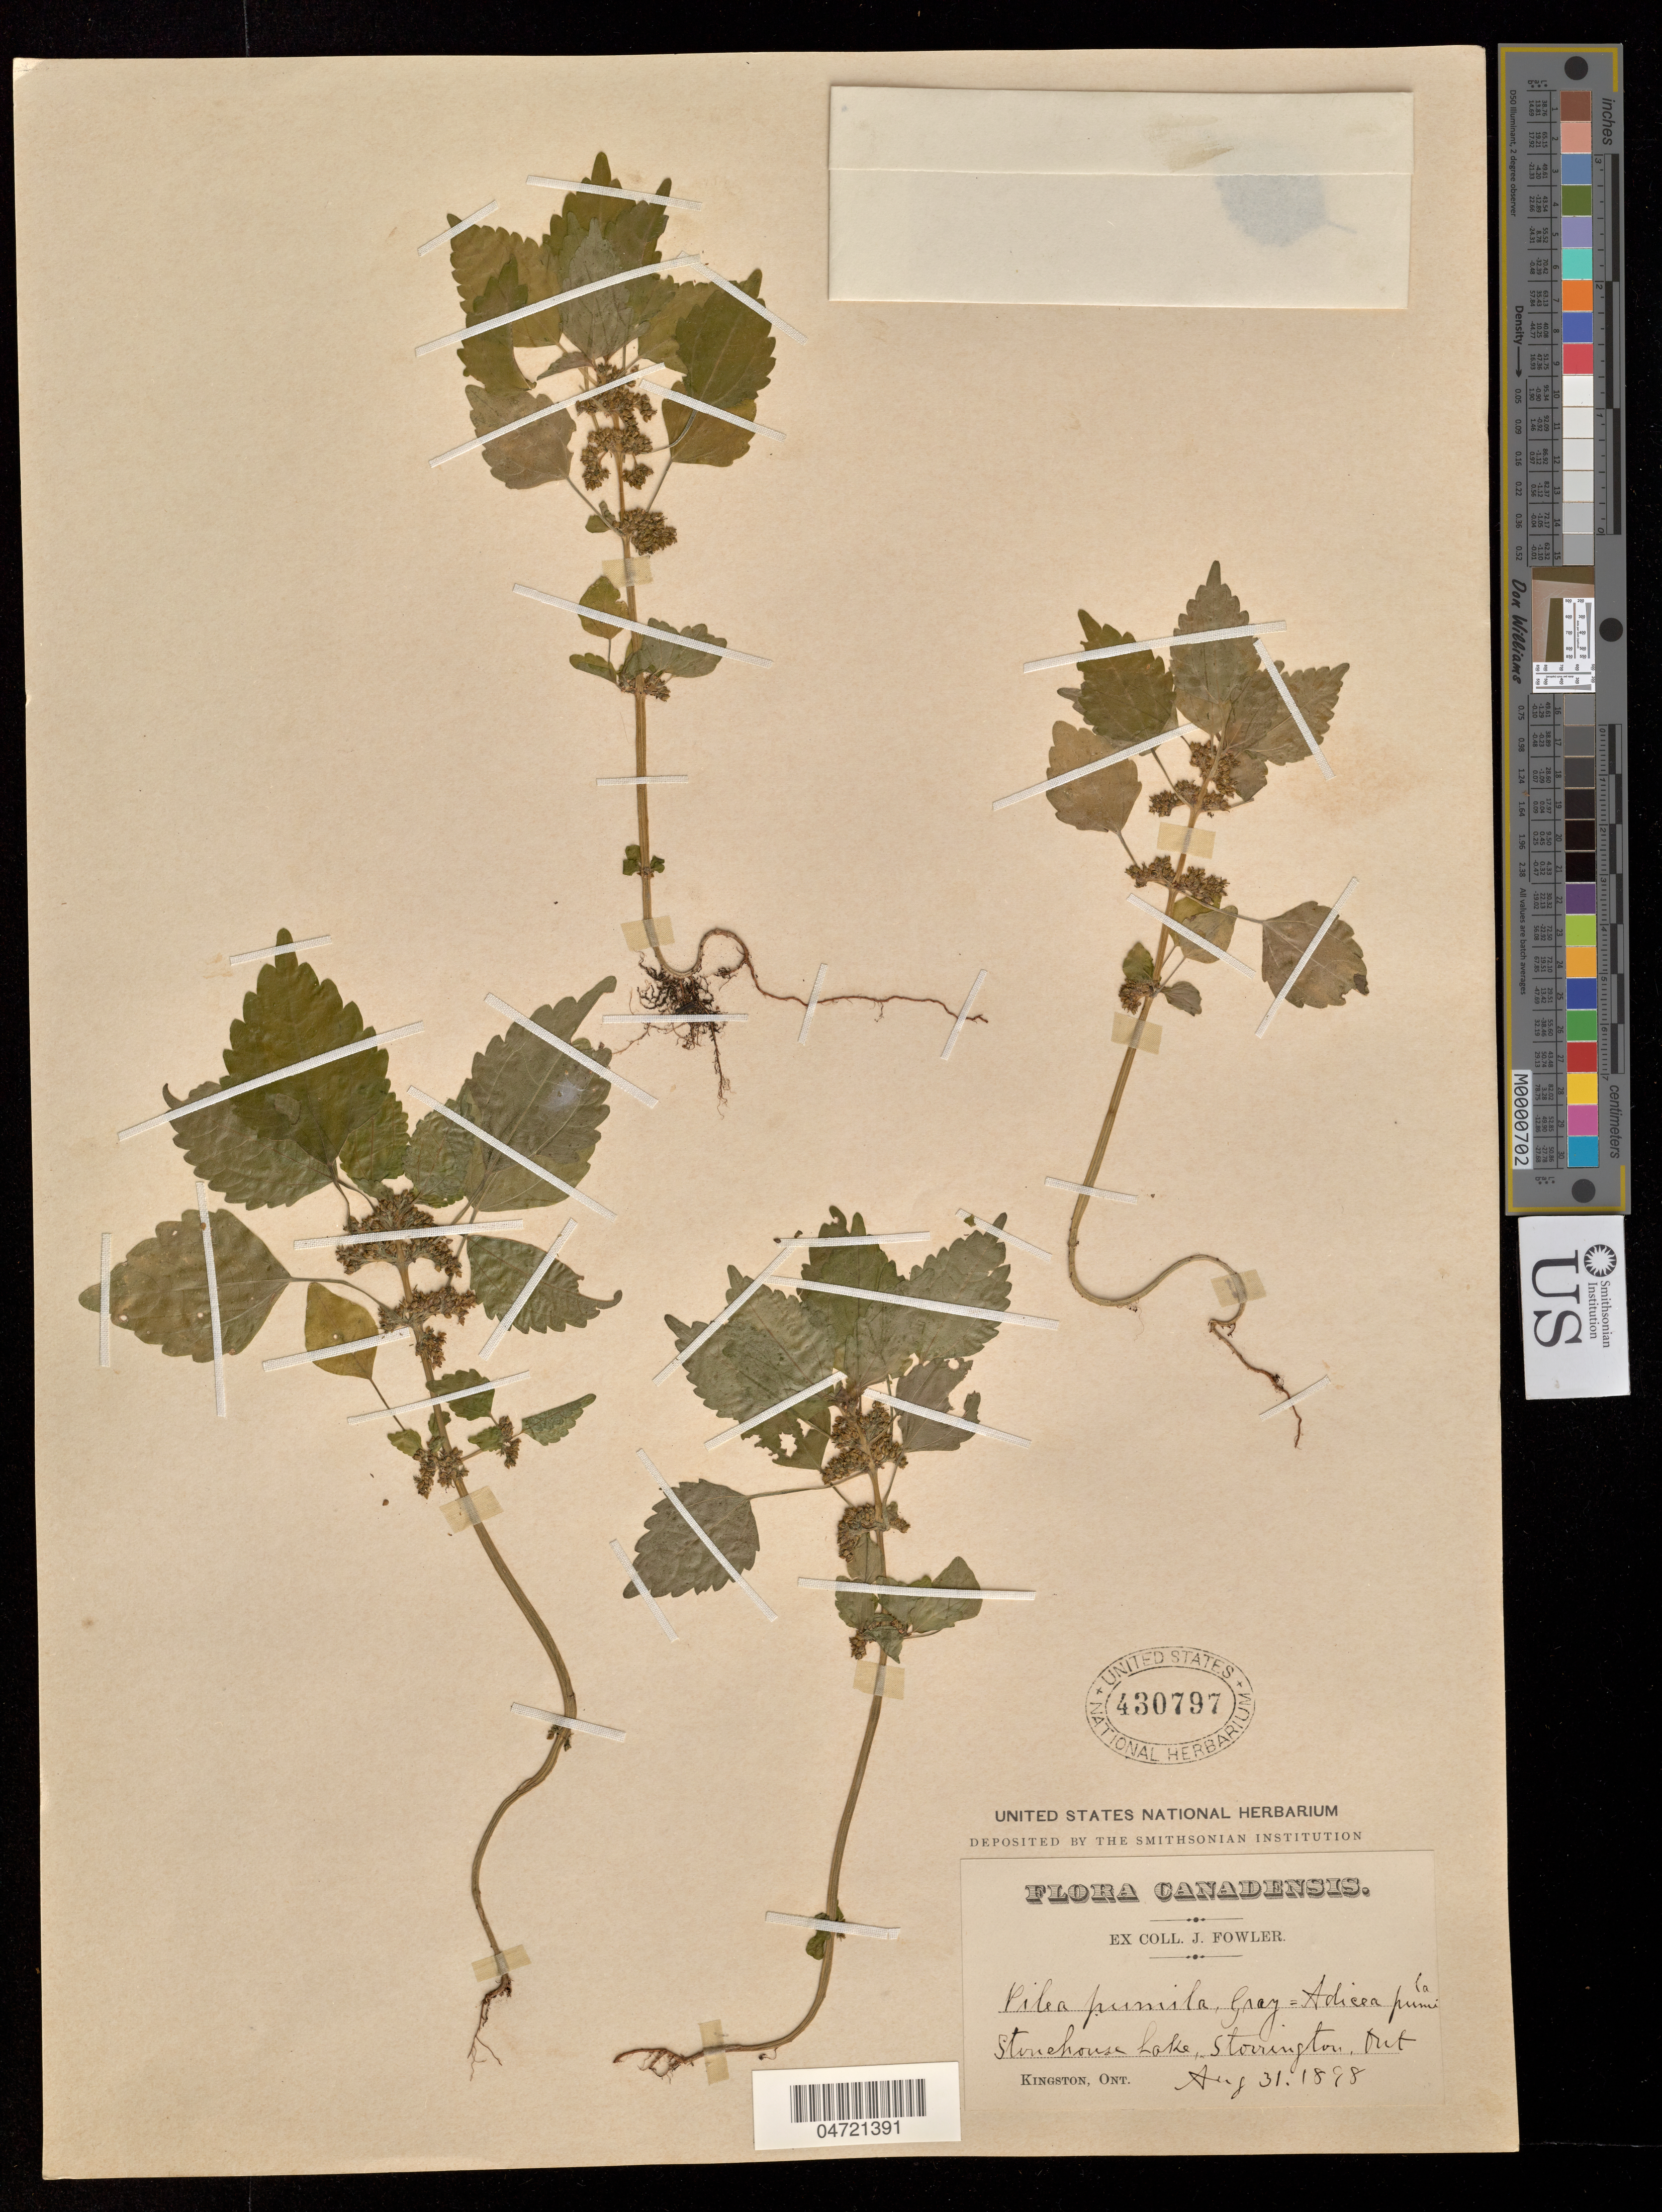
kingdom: Plantae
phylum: Tracheophyta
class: Magnoliopsida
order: Rosales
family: Urticaceae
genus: Pilea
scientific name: Pilea pumila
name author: (L.) A. Gray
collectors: J. P. Fowler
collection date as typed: Aug. 31, 1898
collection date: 1898-08-31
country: Canada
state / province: Ontario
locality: Stonehouse Lake, Storrington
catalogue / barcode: US 430797